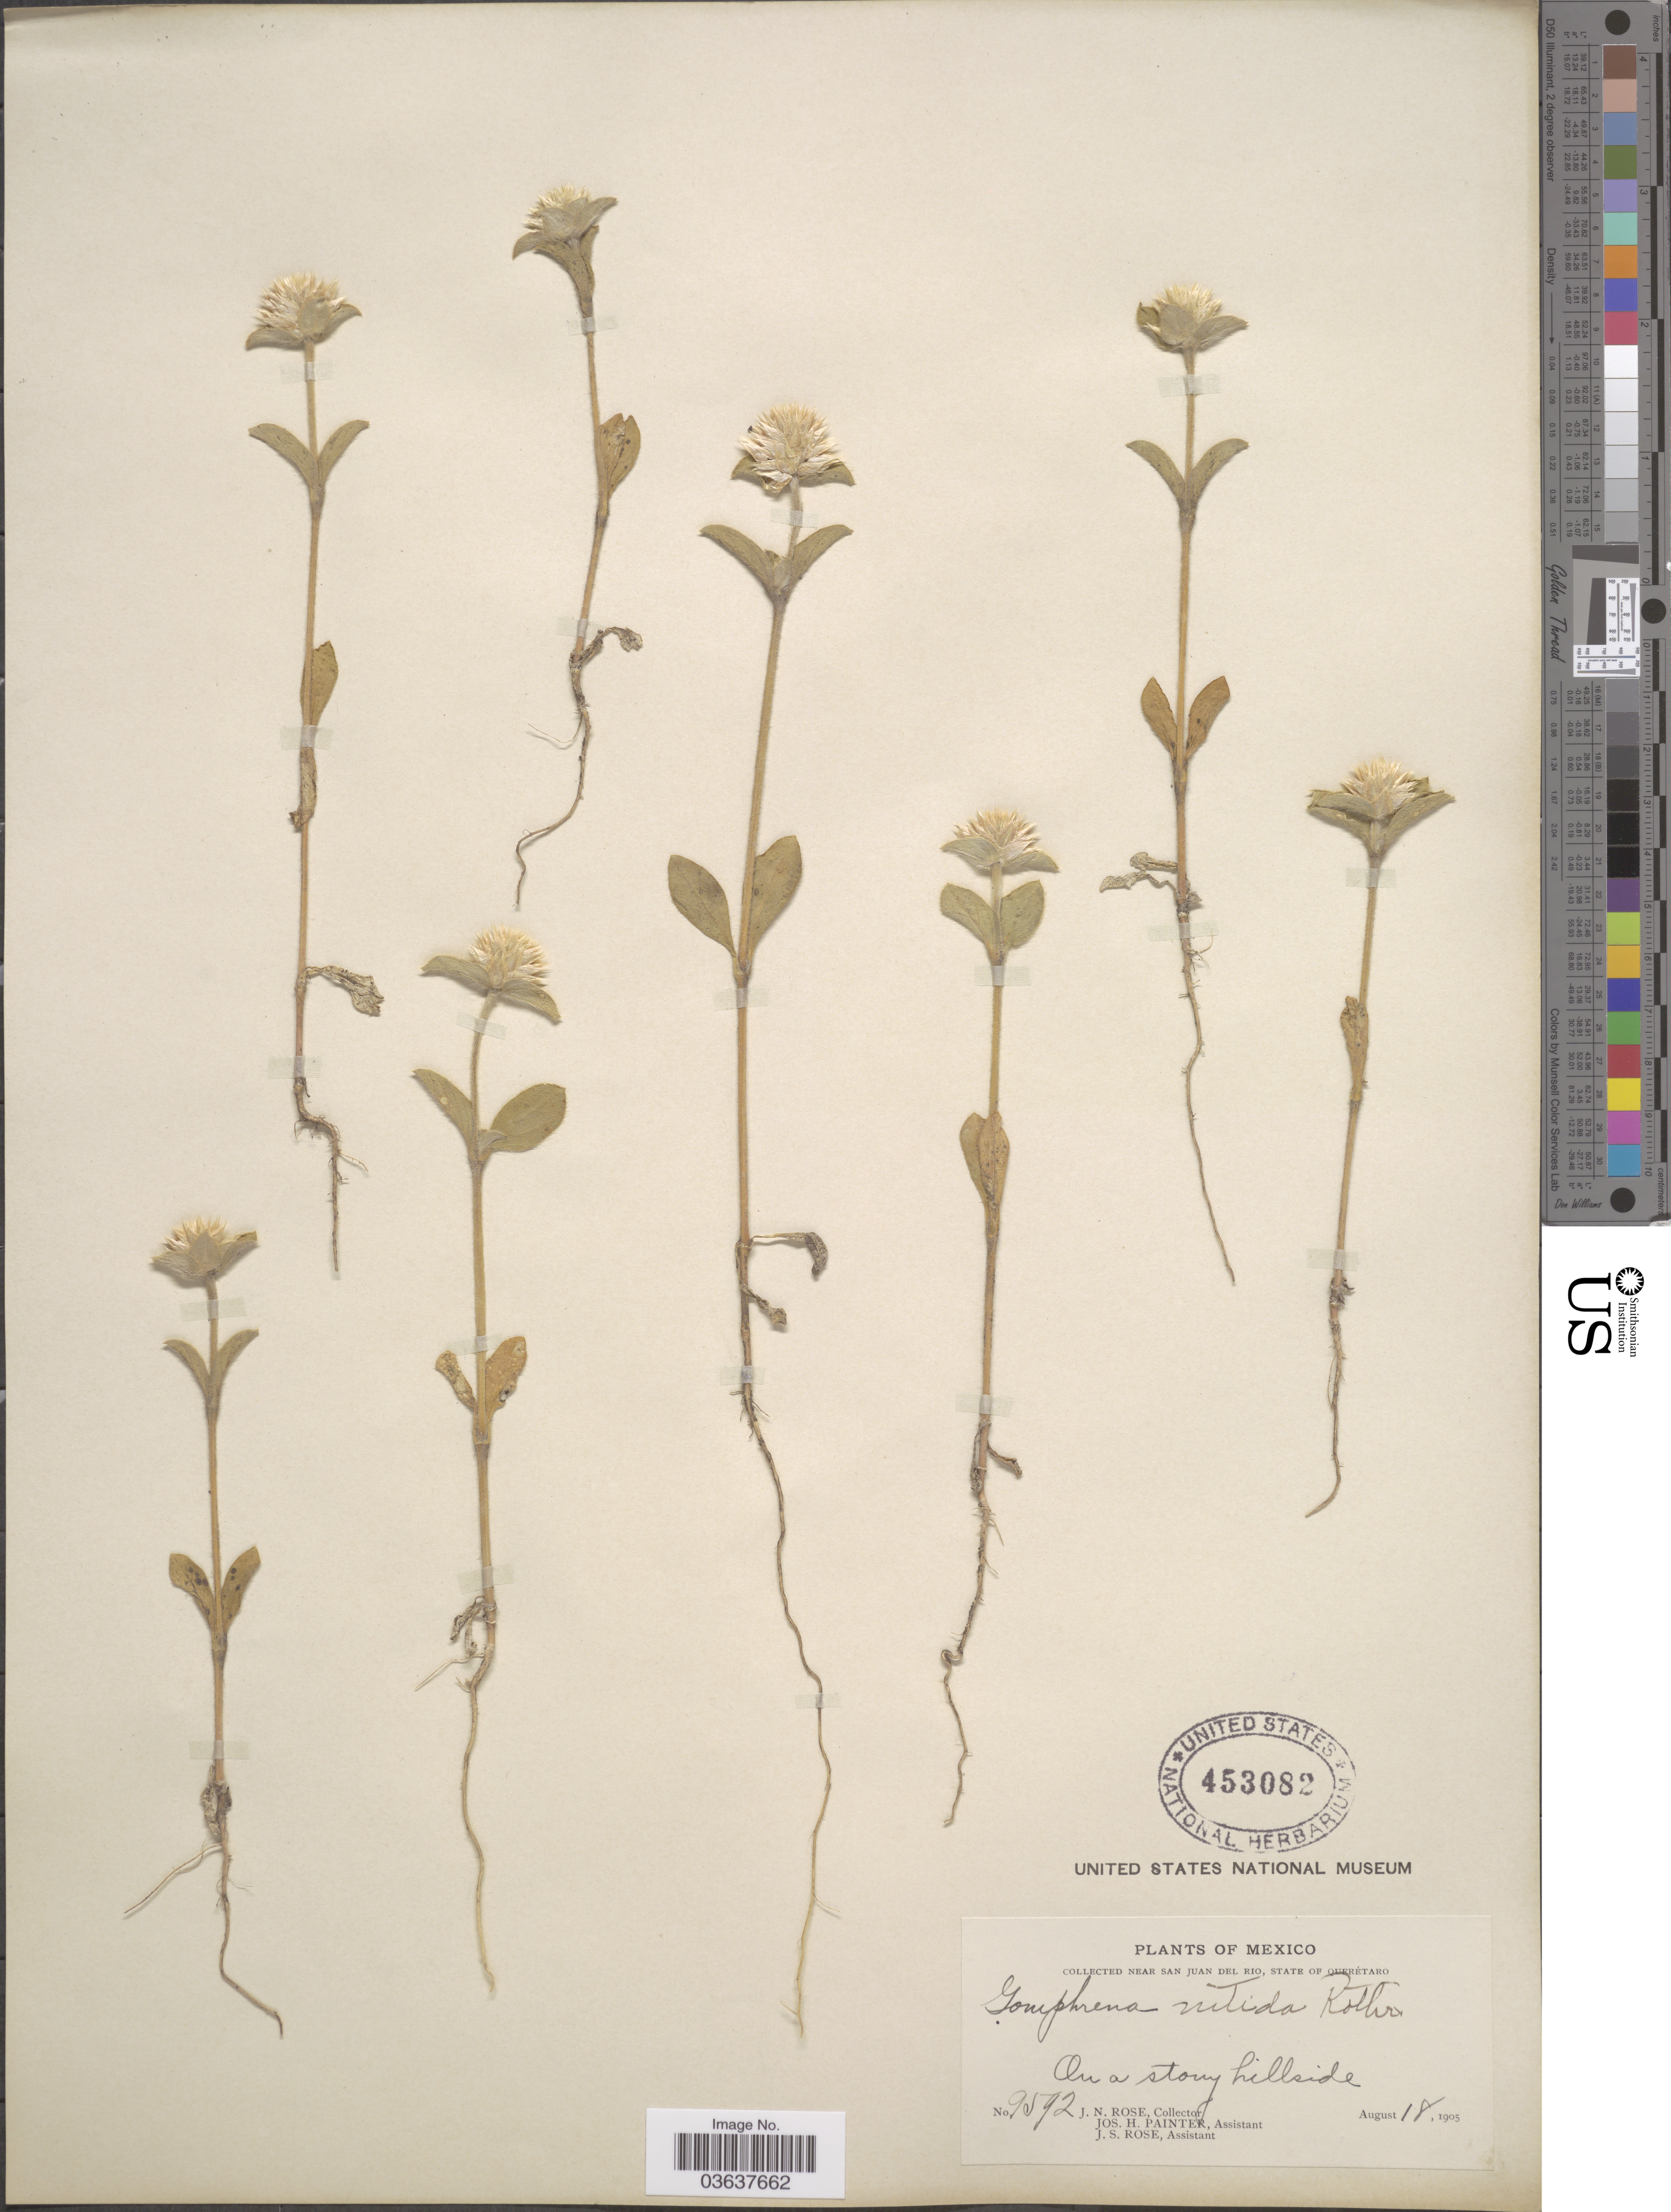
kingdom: Plantae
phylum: Tracheophyta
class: Magnoliopsida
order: Caryophyllales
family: Amaranthaceae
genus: Gomphrena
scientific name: Gomphrena nitida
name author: Rothr.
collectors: J. N. Rose, J. H. Painter & J. S. Rose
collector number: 9592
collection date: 1905-08-18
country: Mexico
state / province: Querétaro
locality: Near San Juan Del Rio, On a stony hillside.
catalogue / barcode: US 453082